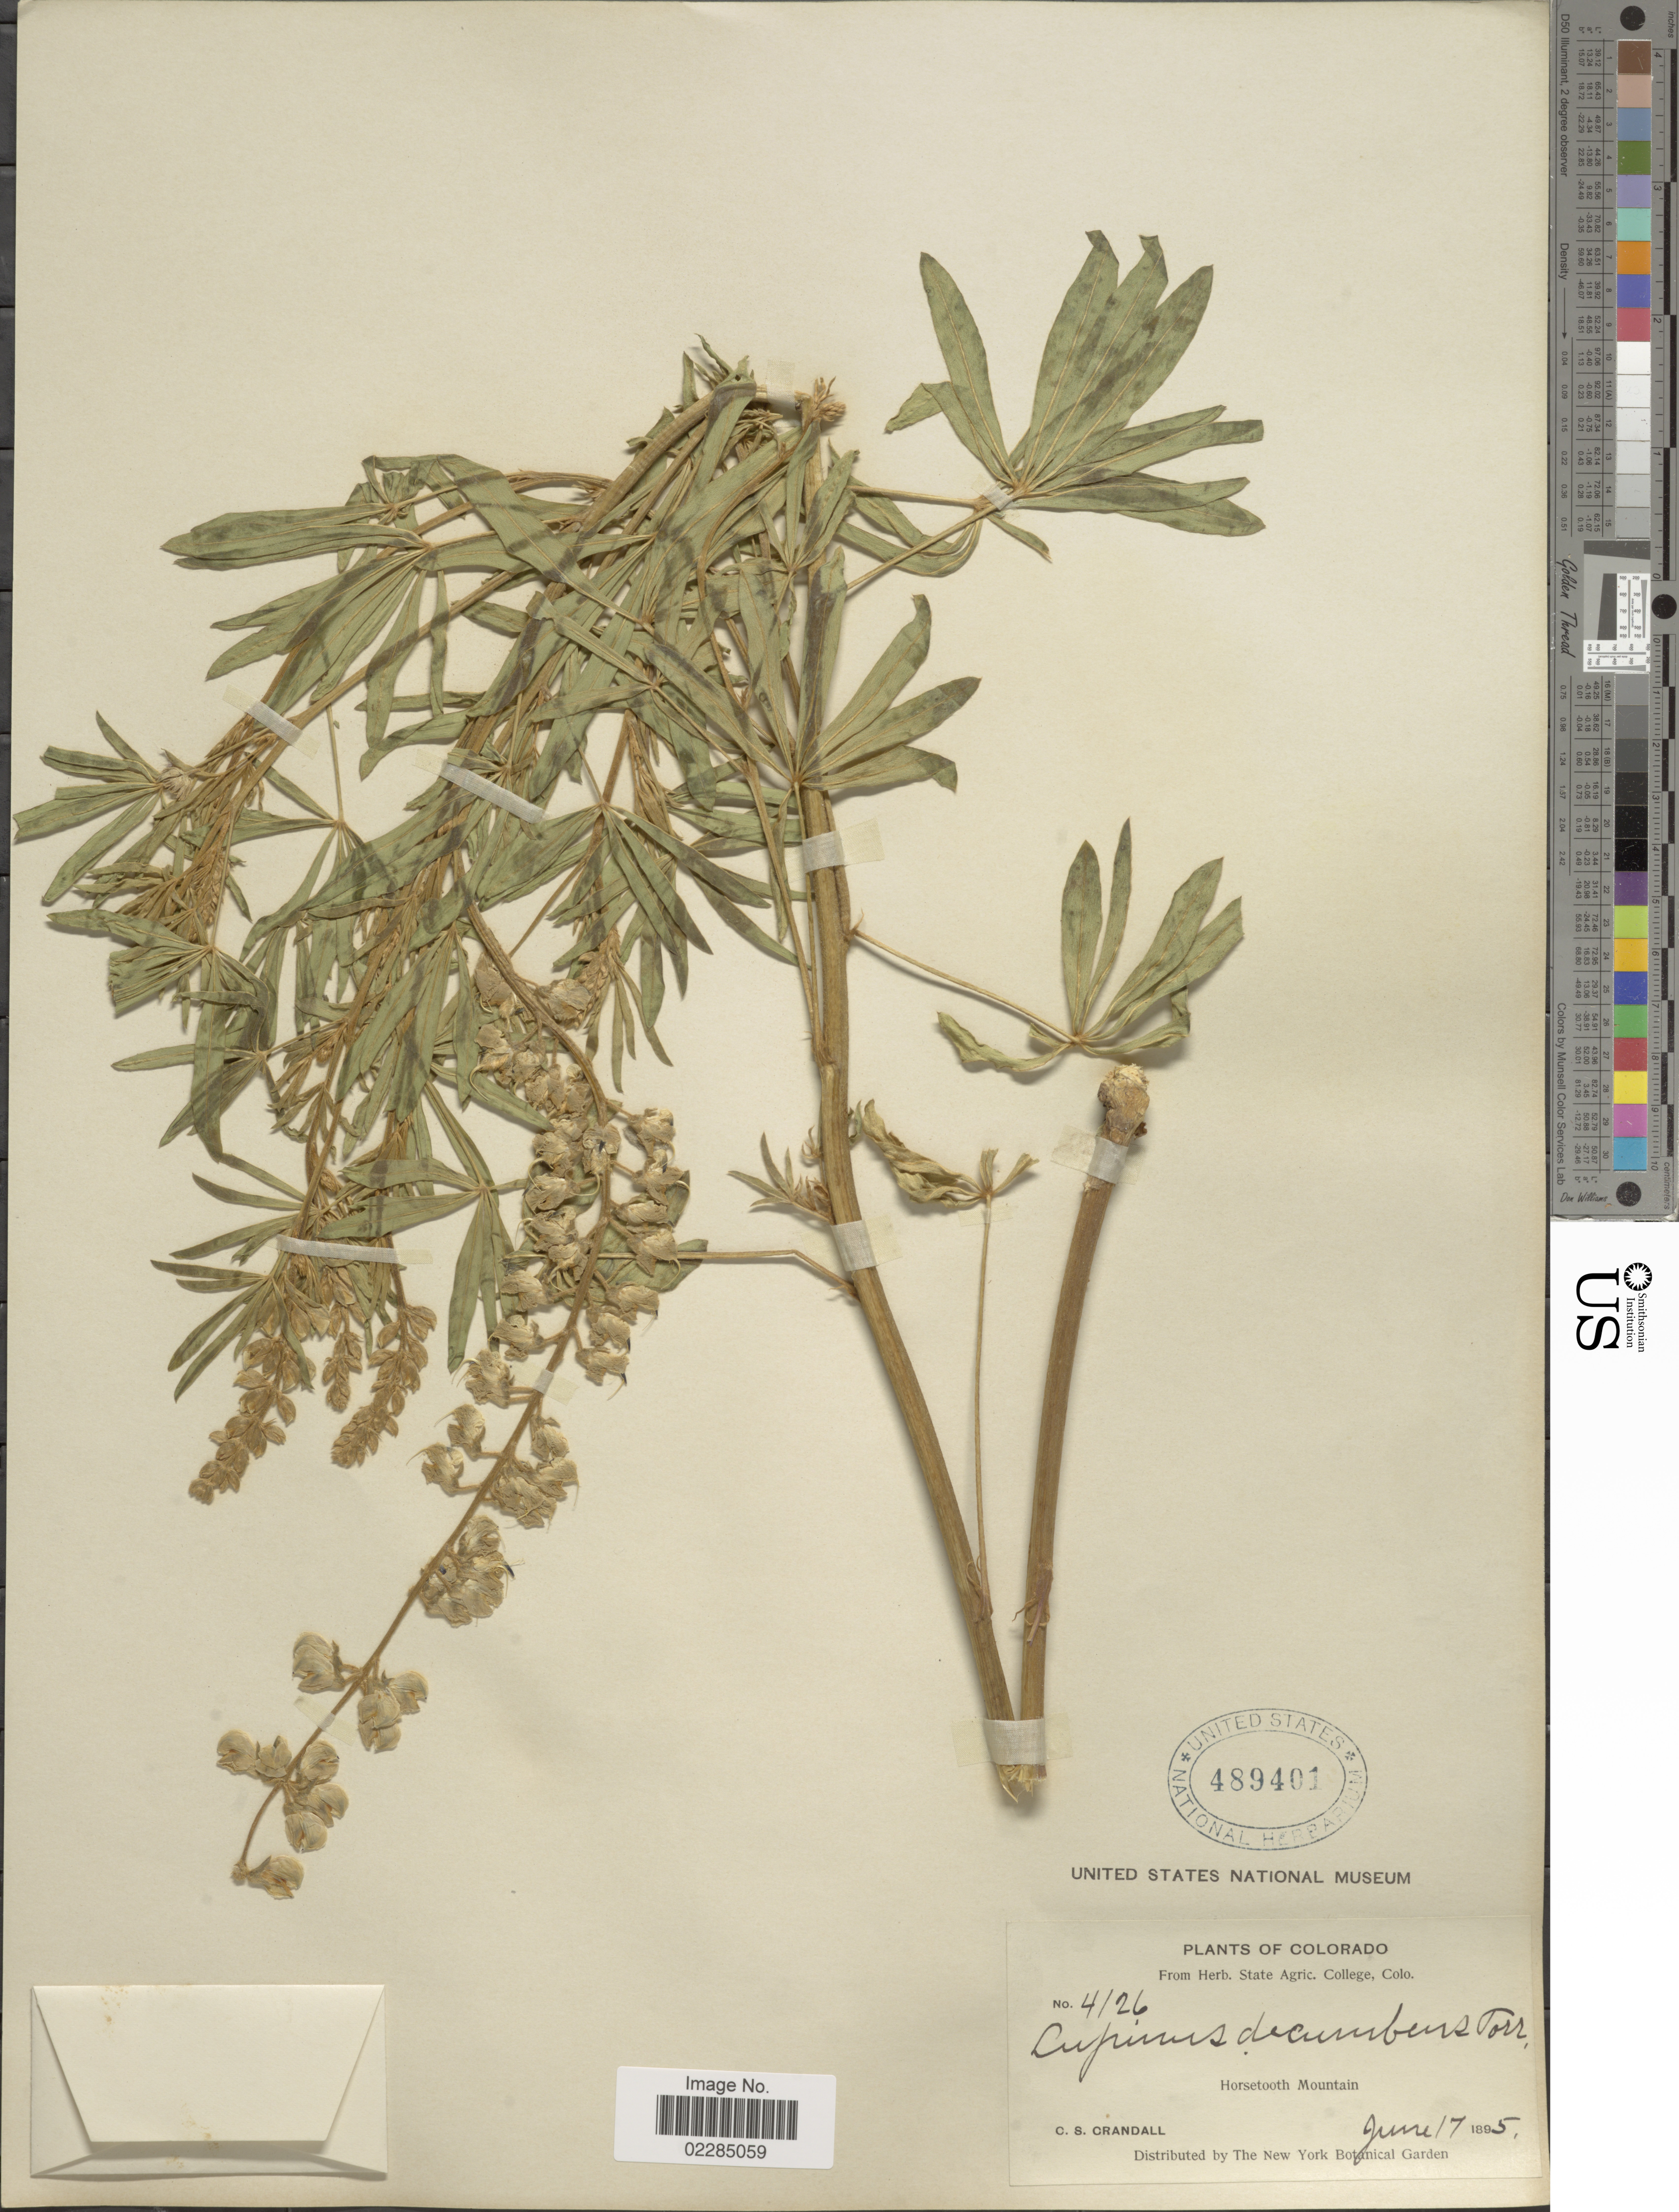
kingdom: Plantae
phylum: Tracheophyta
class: Magnoliopsida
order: Fabales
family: Fabaceae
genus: Lupinus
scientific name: Lupinus decumbens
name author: Torr.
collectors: C. Crandall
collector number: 4126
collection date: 1895-06-17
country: United States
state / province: Colorado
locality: Horsetooth Mountain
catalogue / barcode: US 489401